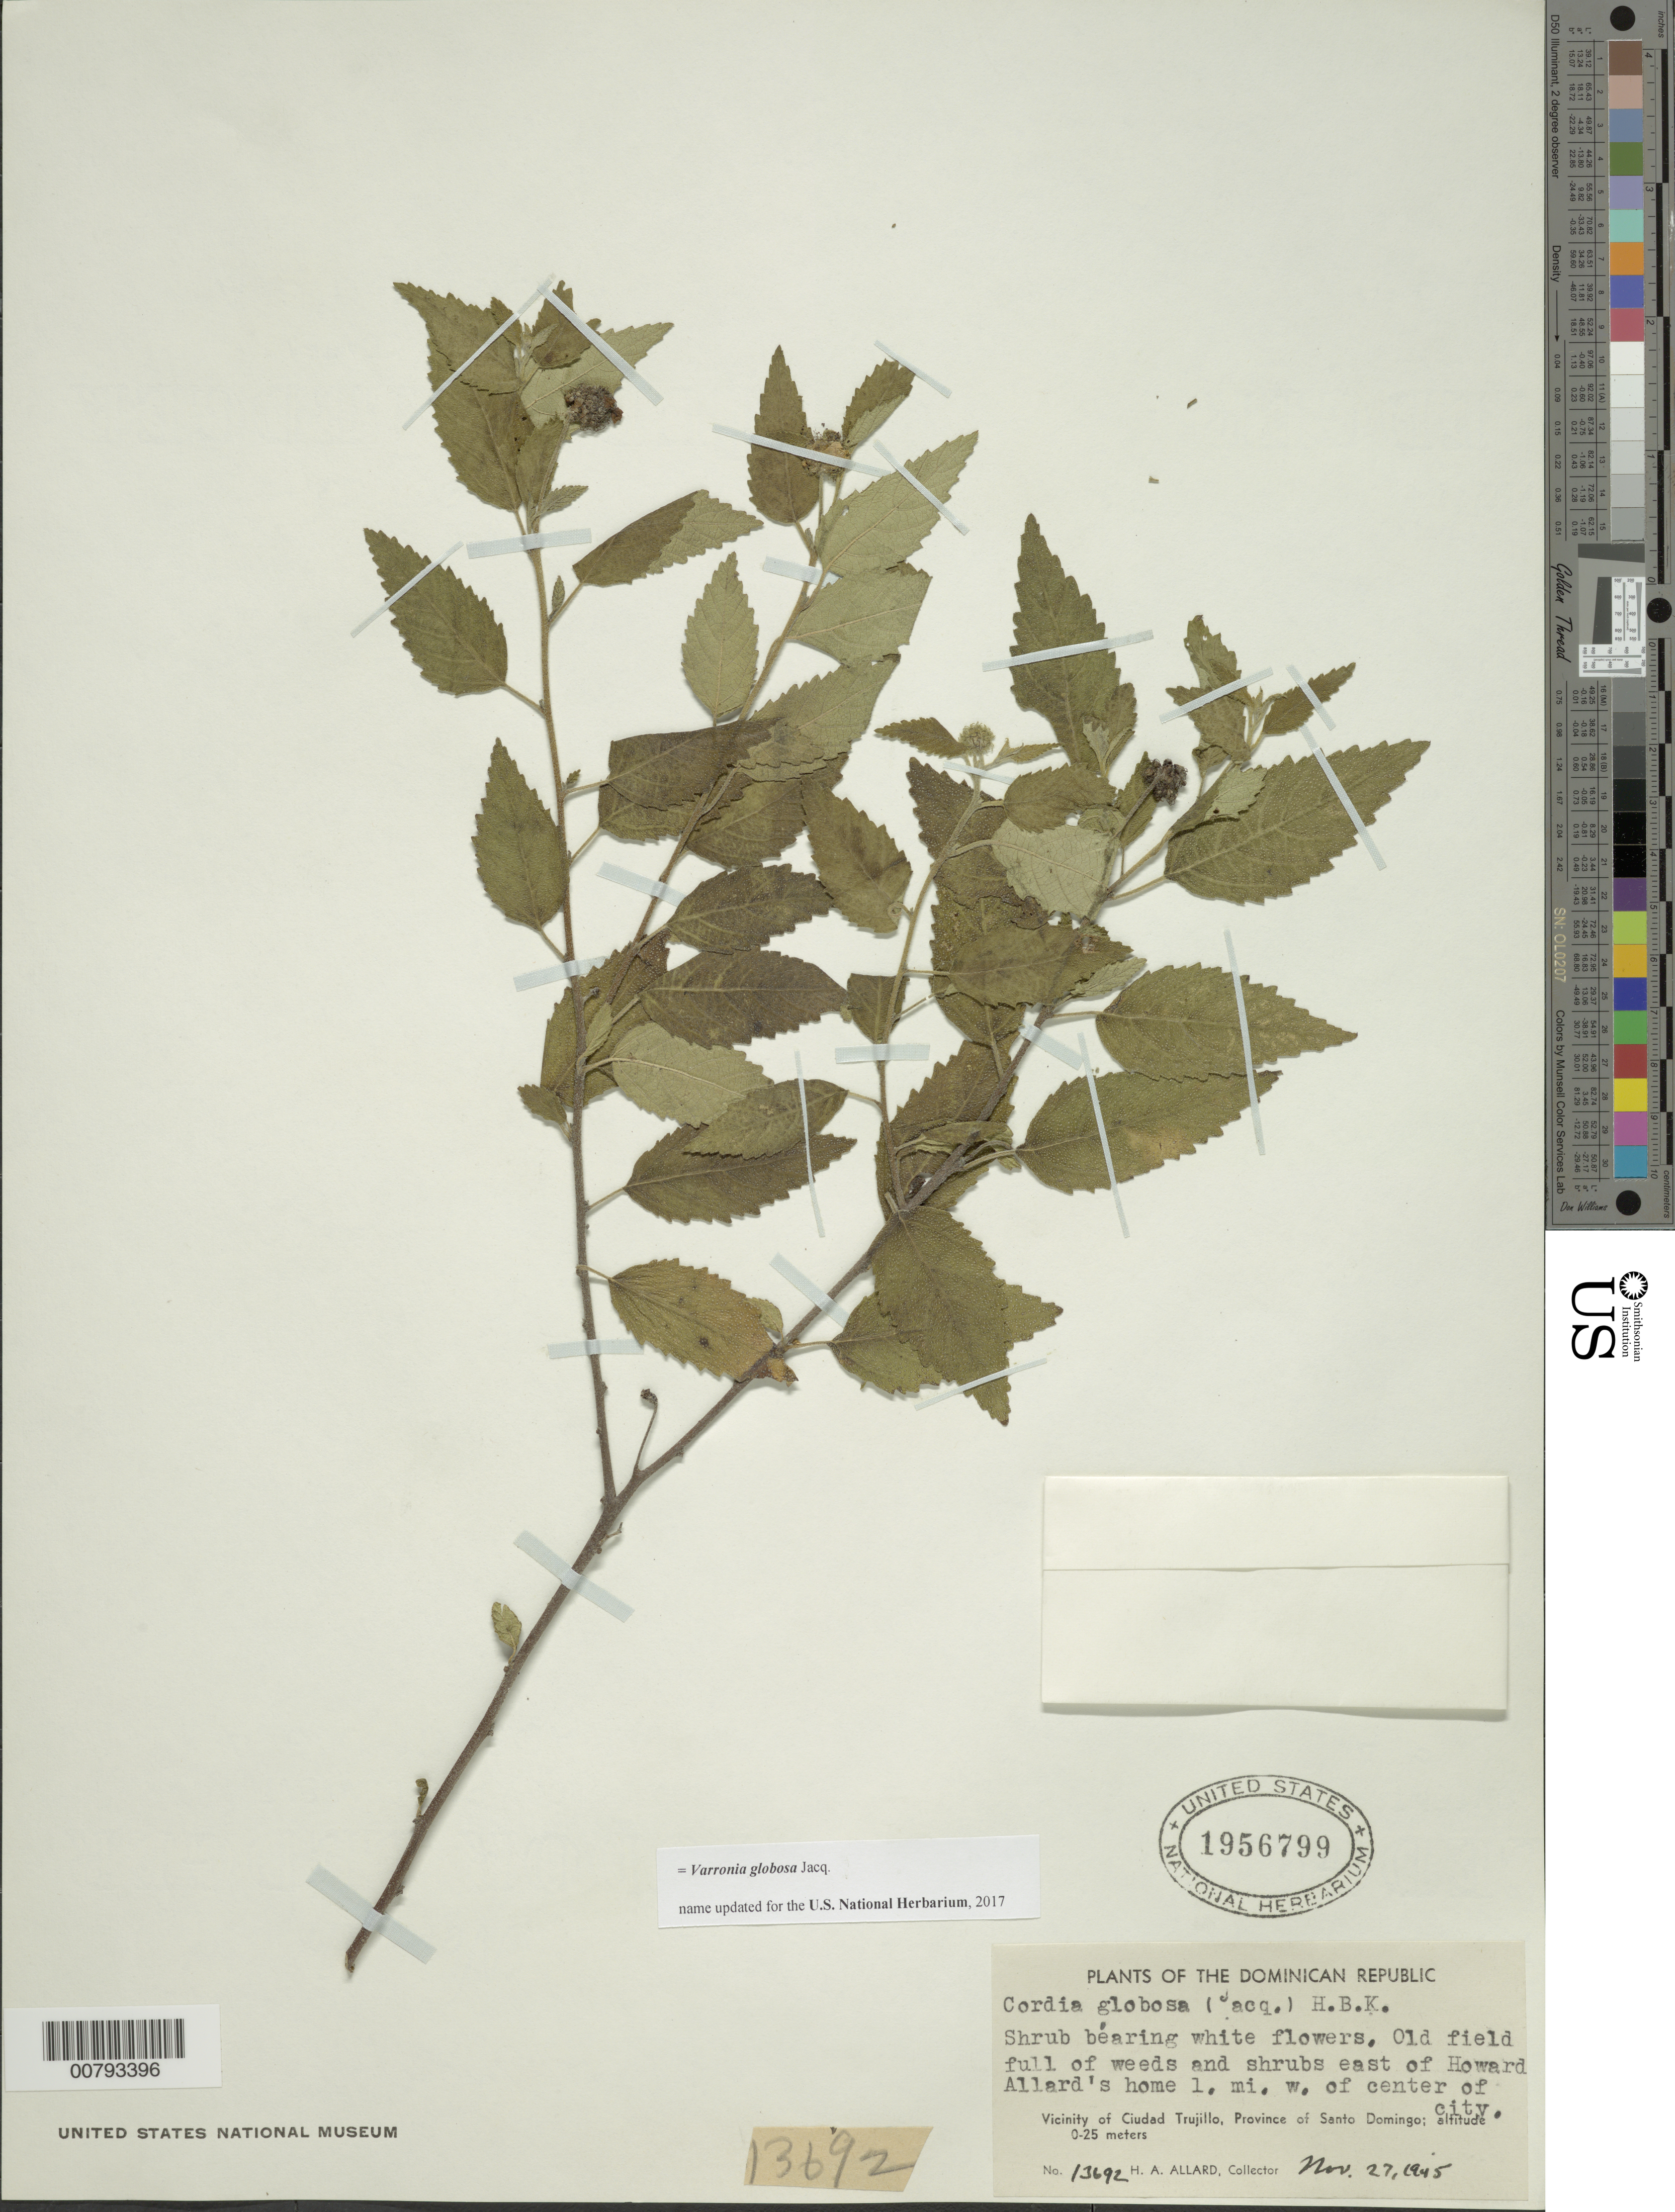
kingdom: Plantae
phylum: Tracheophyta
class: Magnoliopsida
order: Boraginales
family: Cordiaceae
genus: Cordia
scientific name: Cordia globosa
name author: (Jacq.) Kunth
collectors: H. A. Allard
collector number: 13692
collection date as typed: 27 Nov 1945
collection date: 1945-11-27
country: Dominican Republic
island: Hispaniola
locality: Province of Santo Domingo, vicinity of Ciudad Trujillo, east of Howard Allard's home 1 mile W. of center of city.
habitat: Old field full of weeds and shrubs.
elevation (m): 0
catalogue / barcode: US 1956799